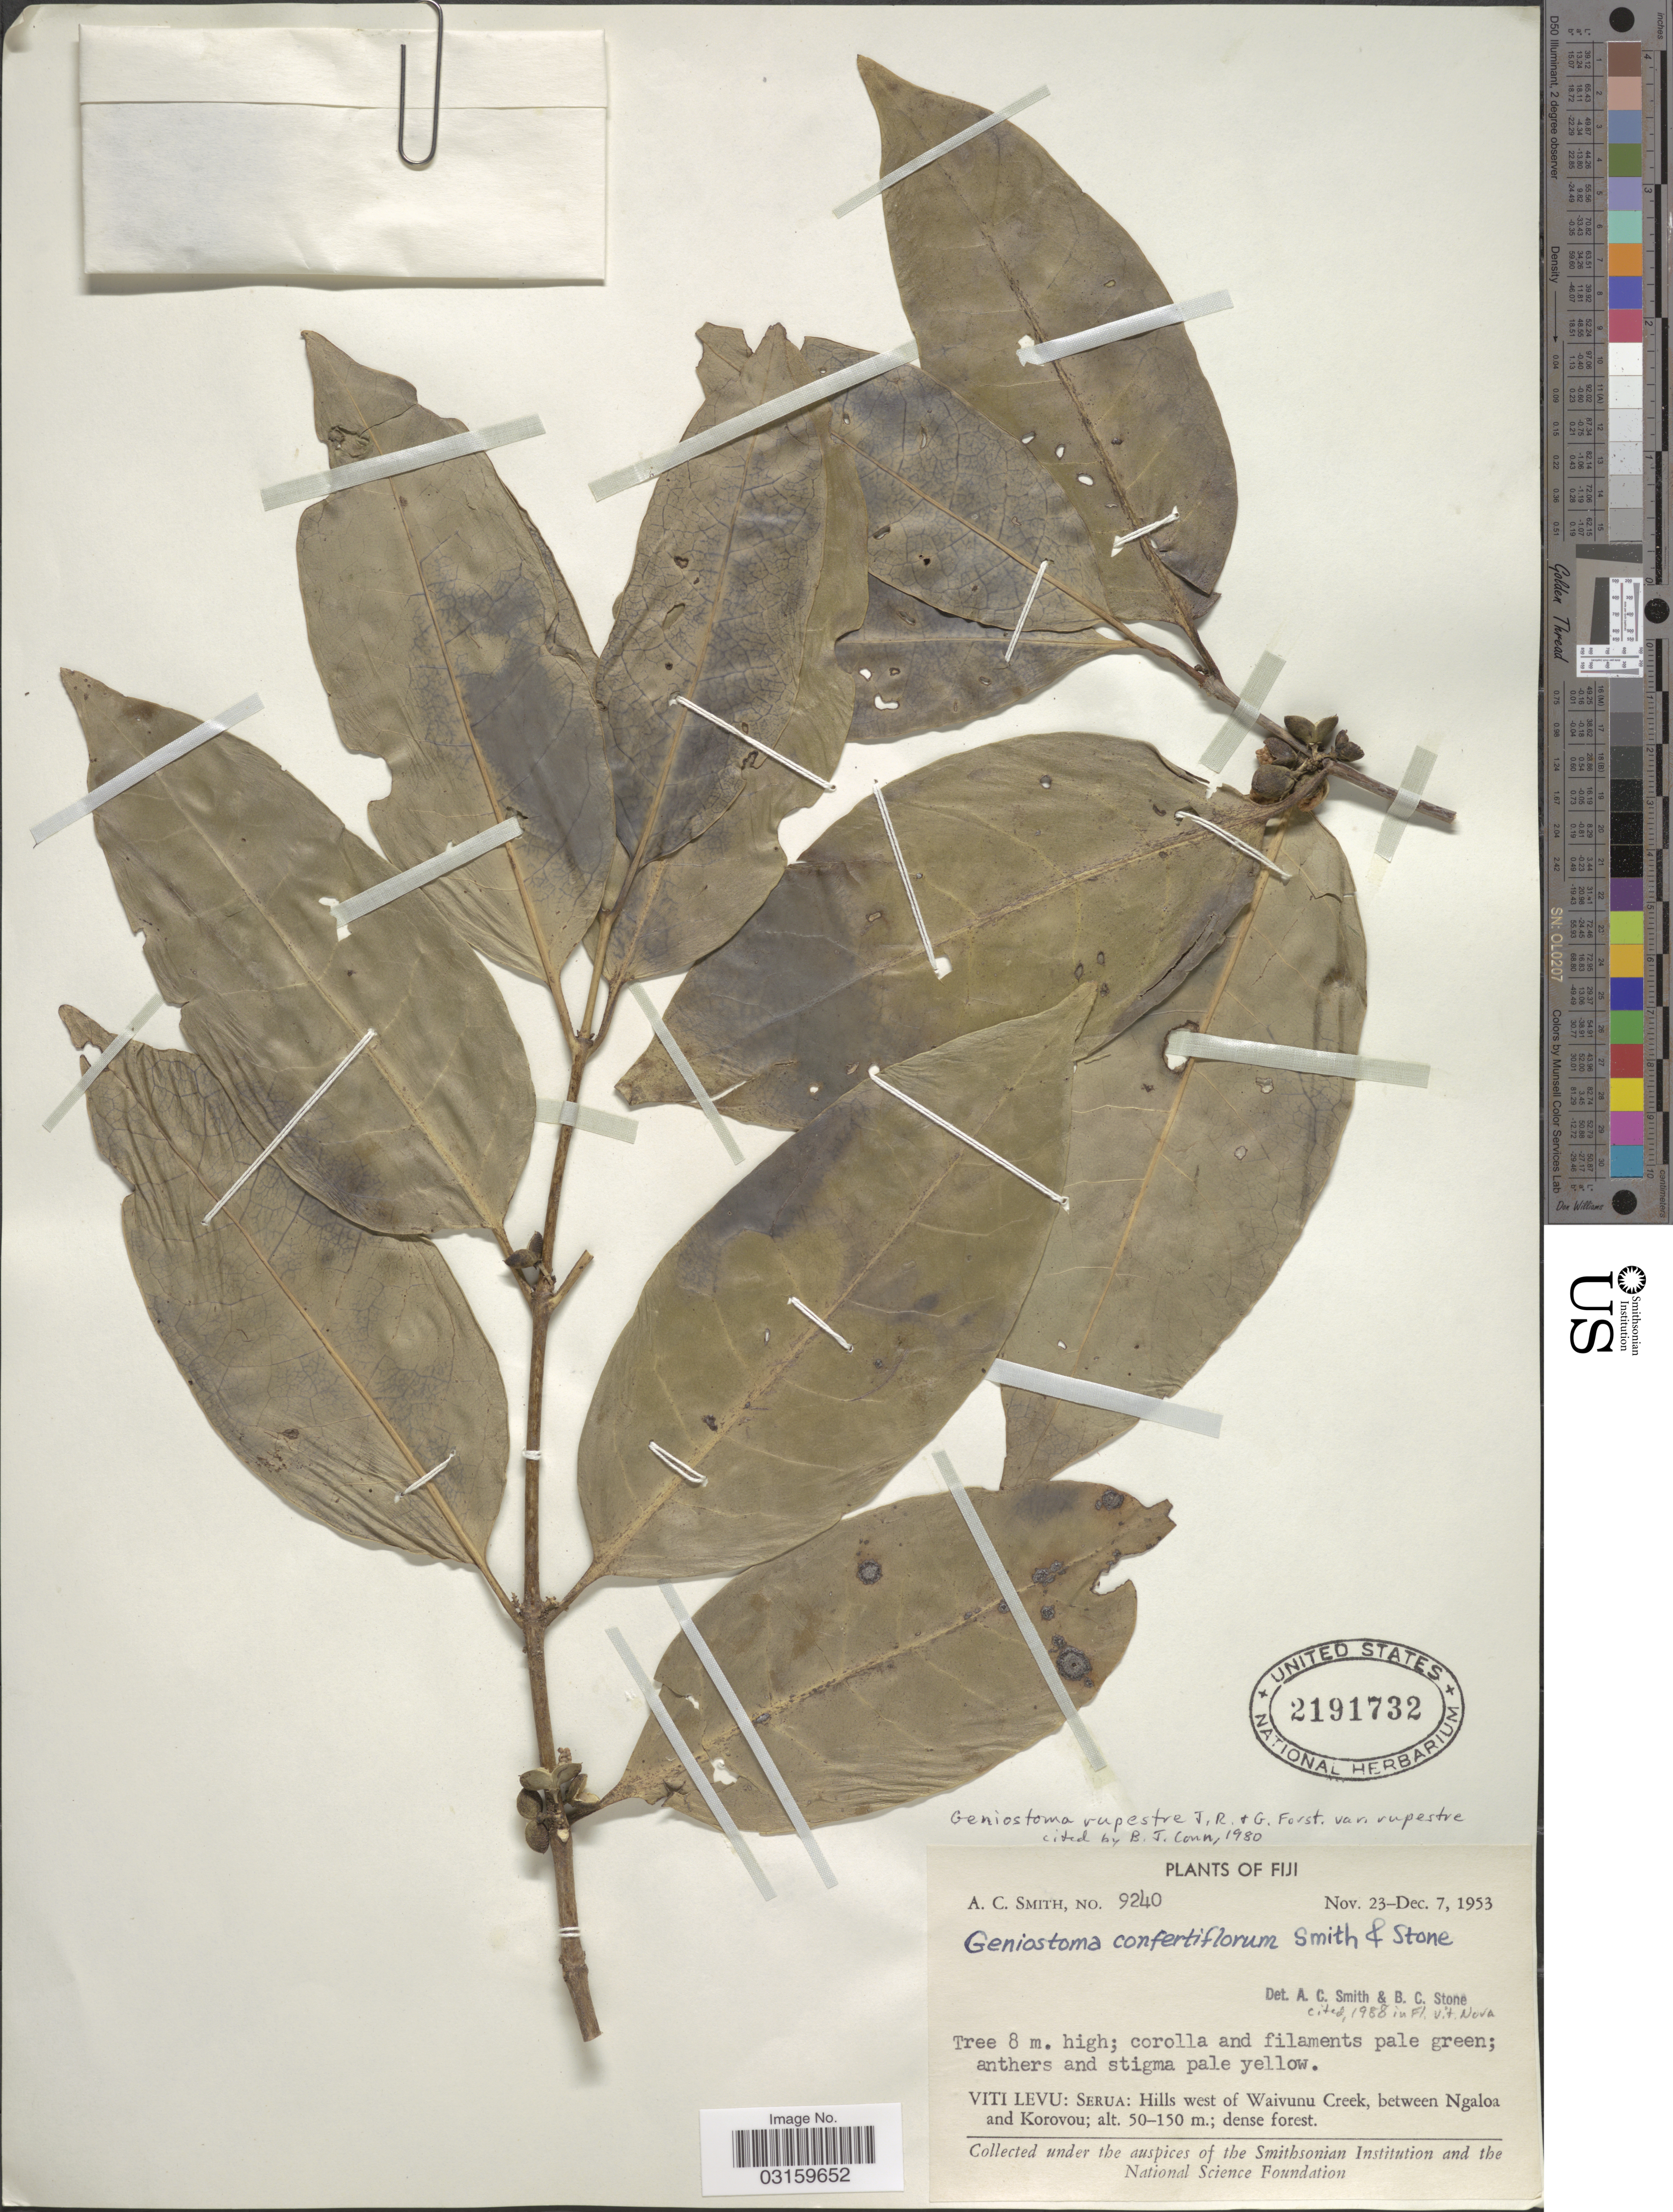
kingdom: Plantae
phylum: Tracheophyta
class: Magnoliopsida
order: Gentianales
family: Loganiaceae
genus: Geniostoma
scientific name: Geniostoma rupestre var. rupestre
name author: J.R. Forst. & G. Forst.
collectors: A. C. Smith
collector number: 9240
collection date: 1953-11-23/1953-12-07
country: Fiji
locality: Viti Levu: Serua: Hills west of Waivunu Creek, between Ngaloa and Korovou.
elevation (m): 50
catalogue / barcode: US 2191732